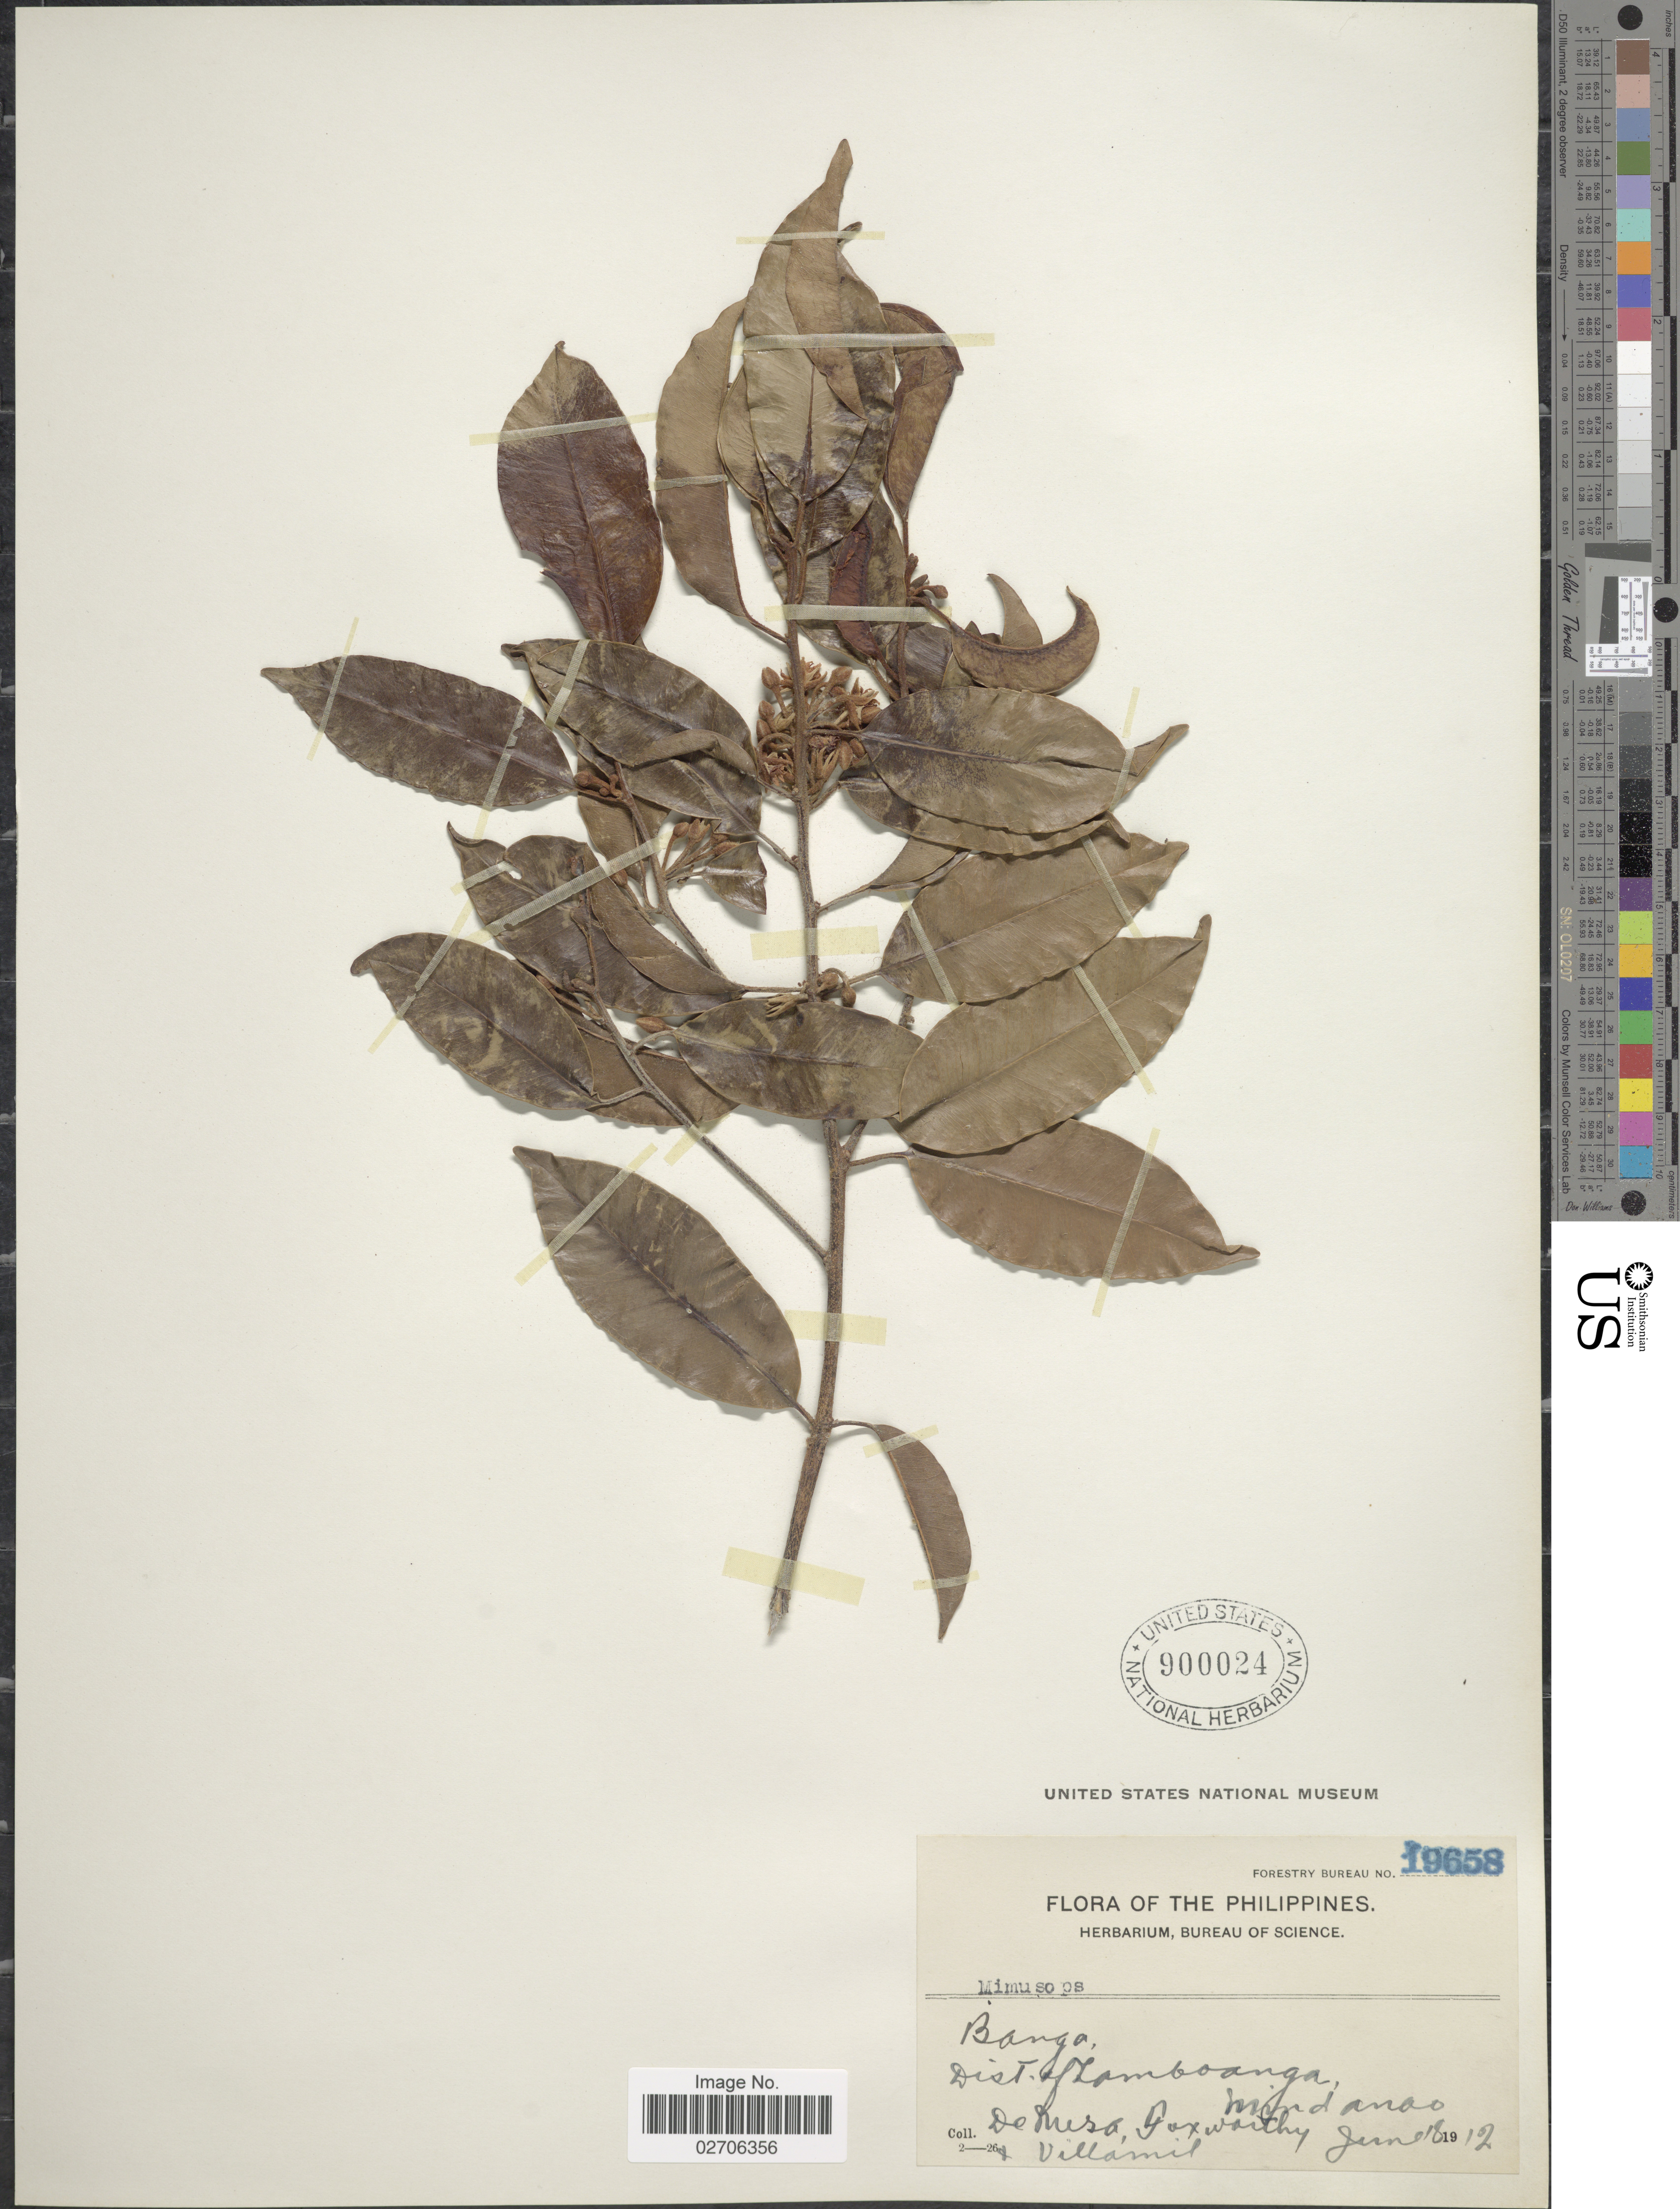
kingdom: Plantae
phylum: Tracheophyta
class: Magnoliopsida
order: Ericales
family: Sapotaceae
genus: Mimusops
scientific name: Mimusops djave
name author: Engl.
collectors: De Mesa, Foxworthy & Villamil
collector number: Forestry Bureau19658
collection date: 1912-06-18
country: Philippines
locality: Dist. of Zamboanga. Mindanao.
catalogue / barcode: US 900024